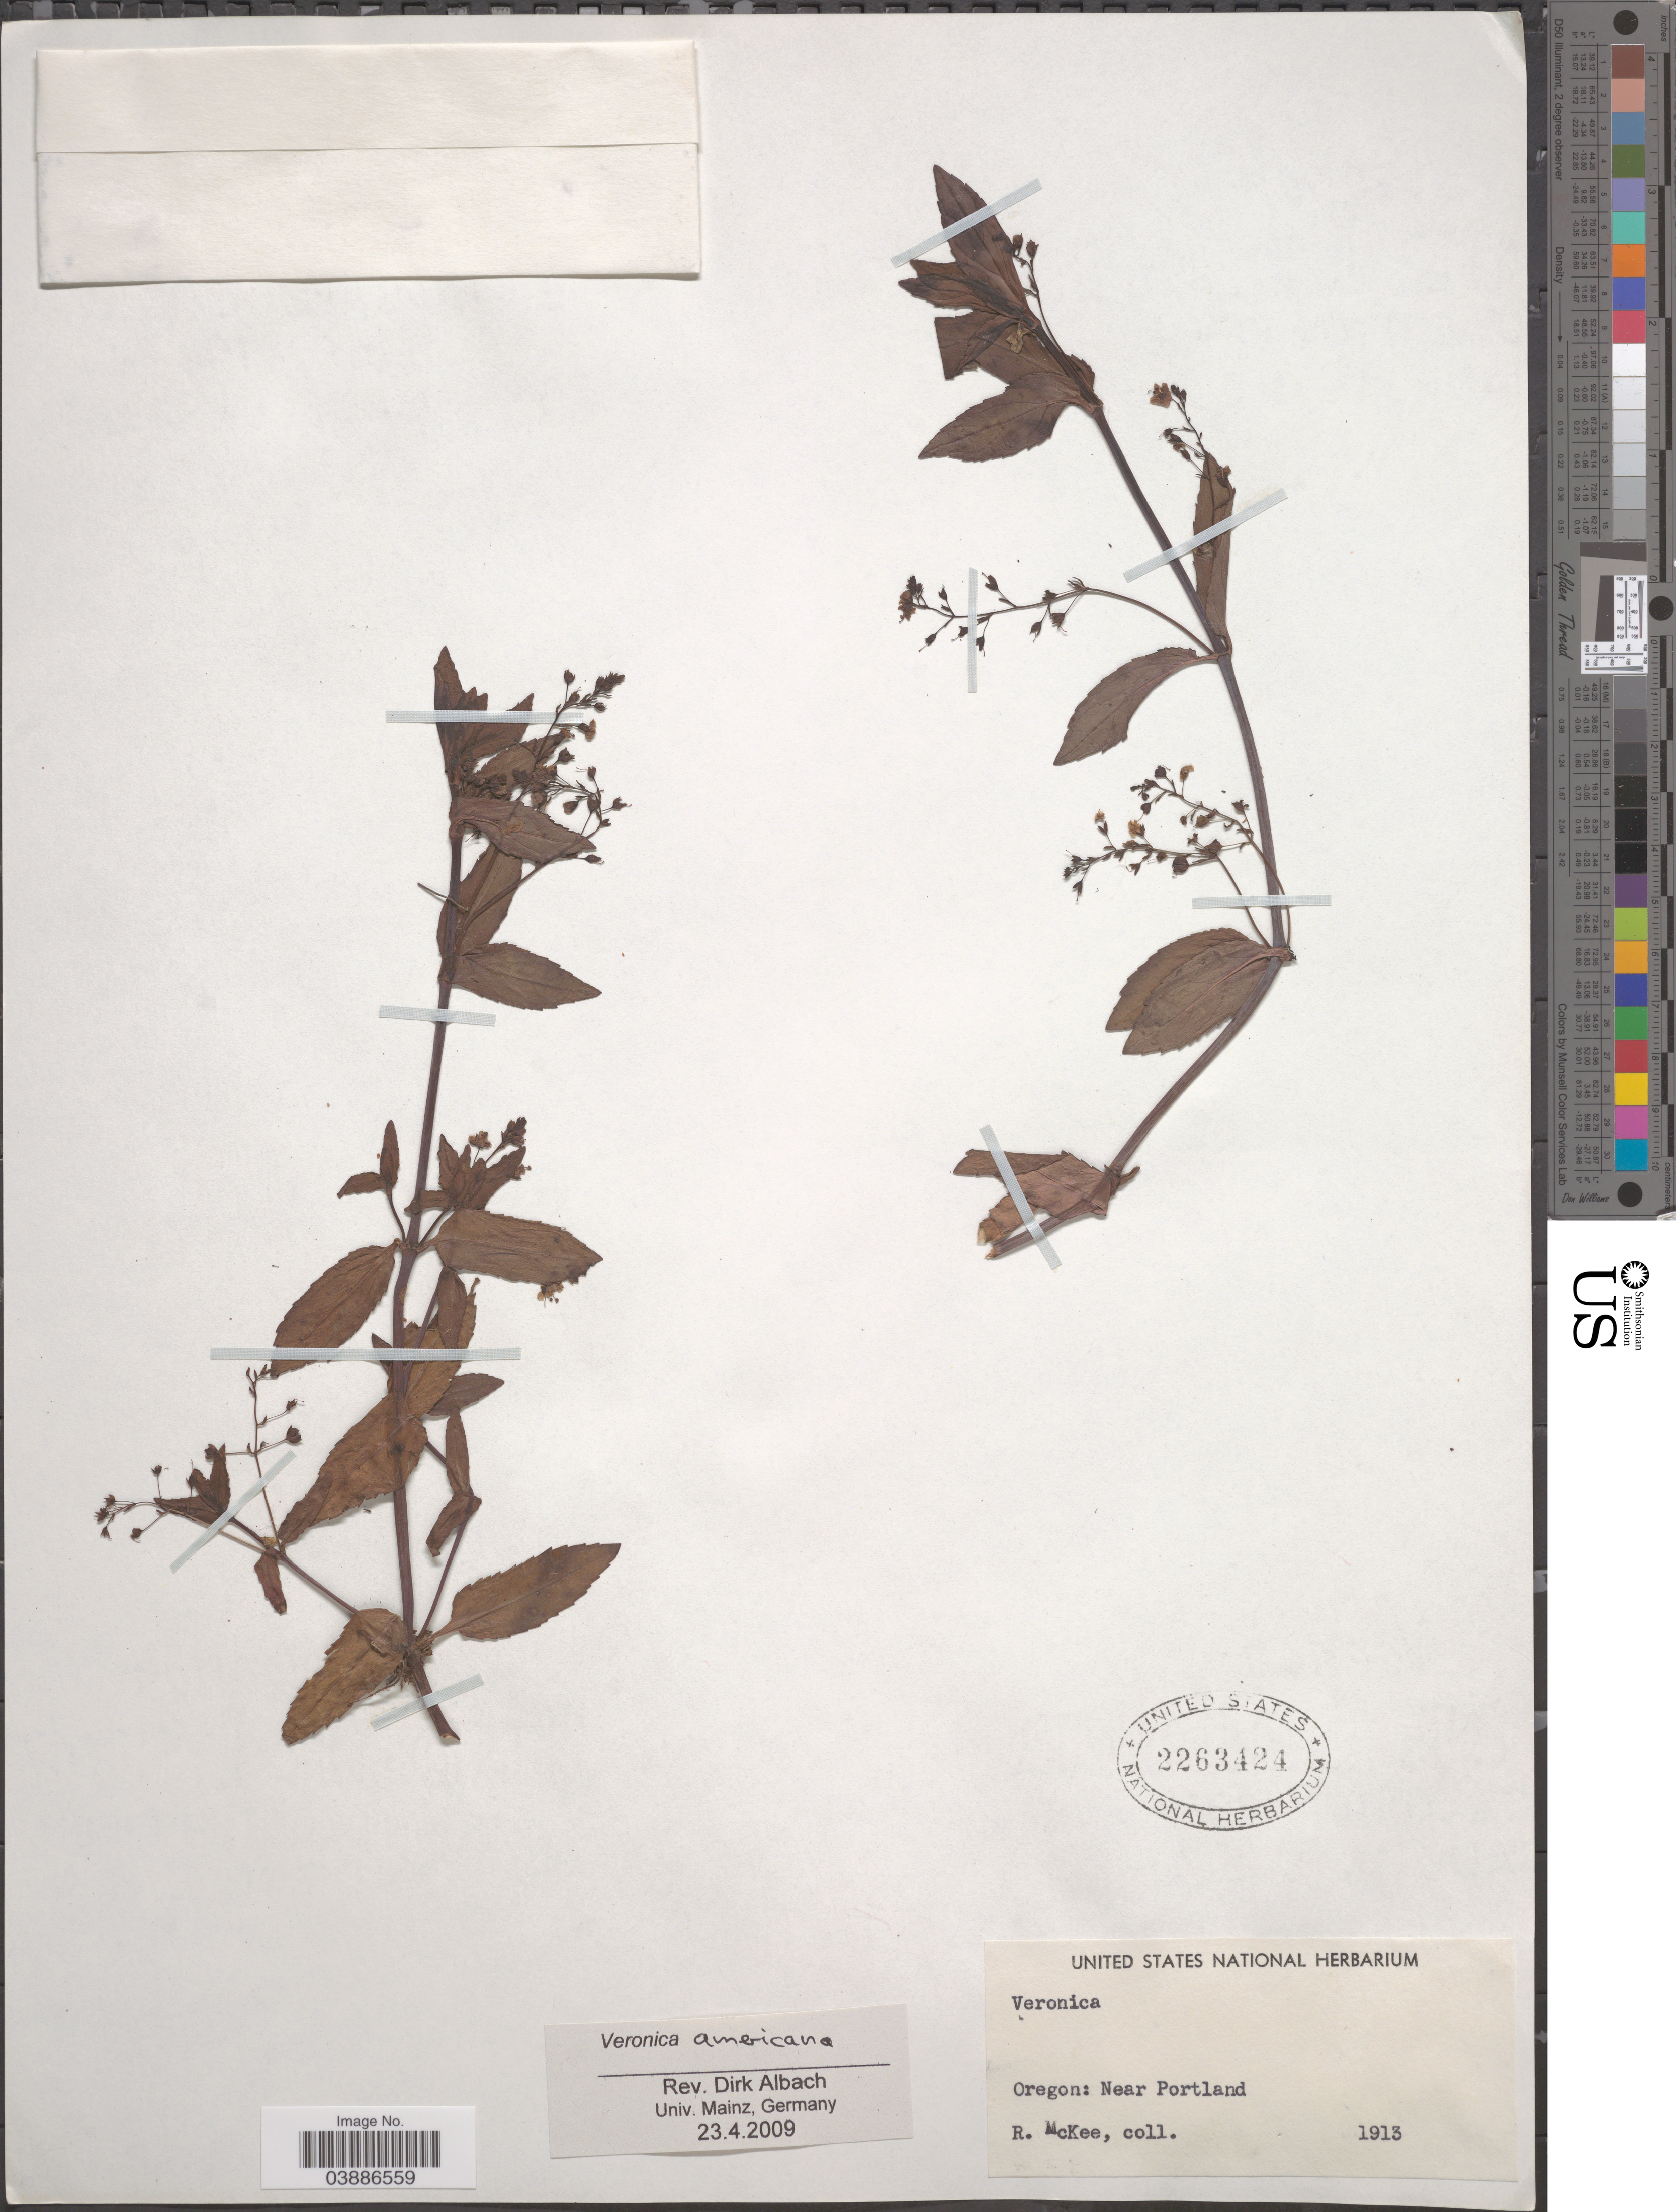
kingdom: Plantae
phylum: Tracheophyta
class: Magnoliopsida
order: Lamiales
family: Plantaginaceae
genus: Veronica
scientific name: Veronica americana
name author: Schwein. ex Benth.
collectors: R. Mckee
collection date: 1913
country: United States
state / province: Oregon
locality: Near Portland.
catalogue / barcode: US 2263424